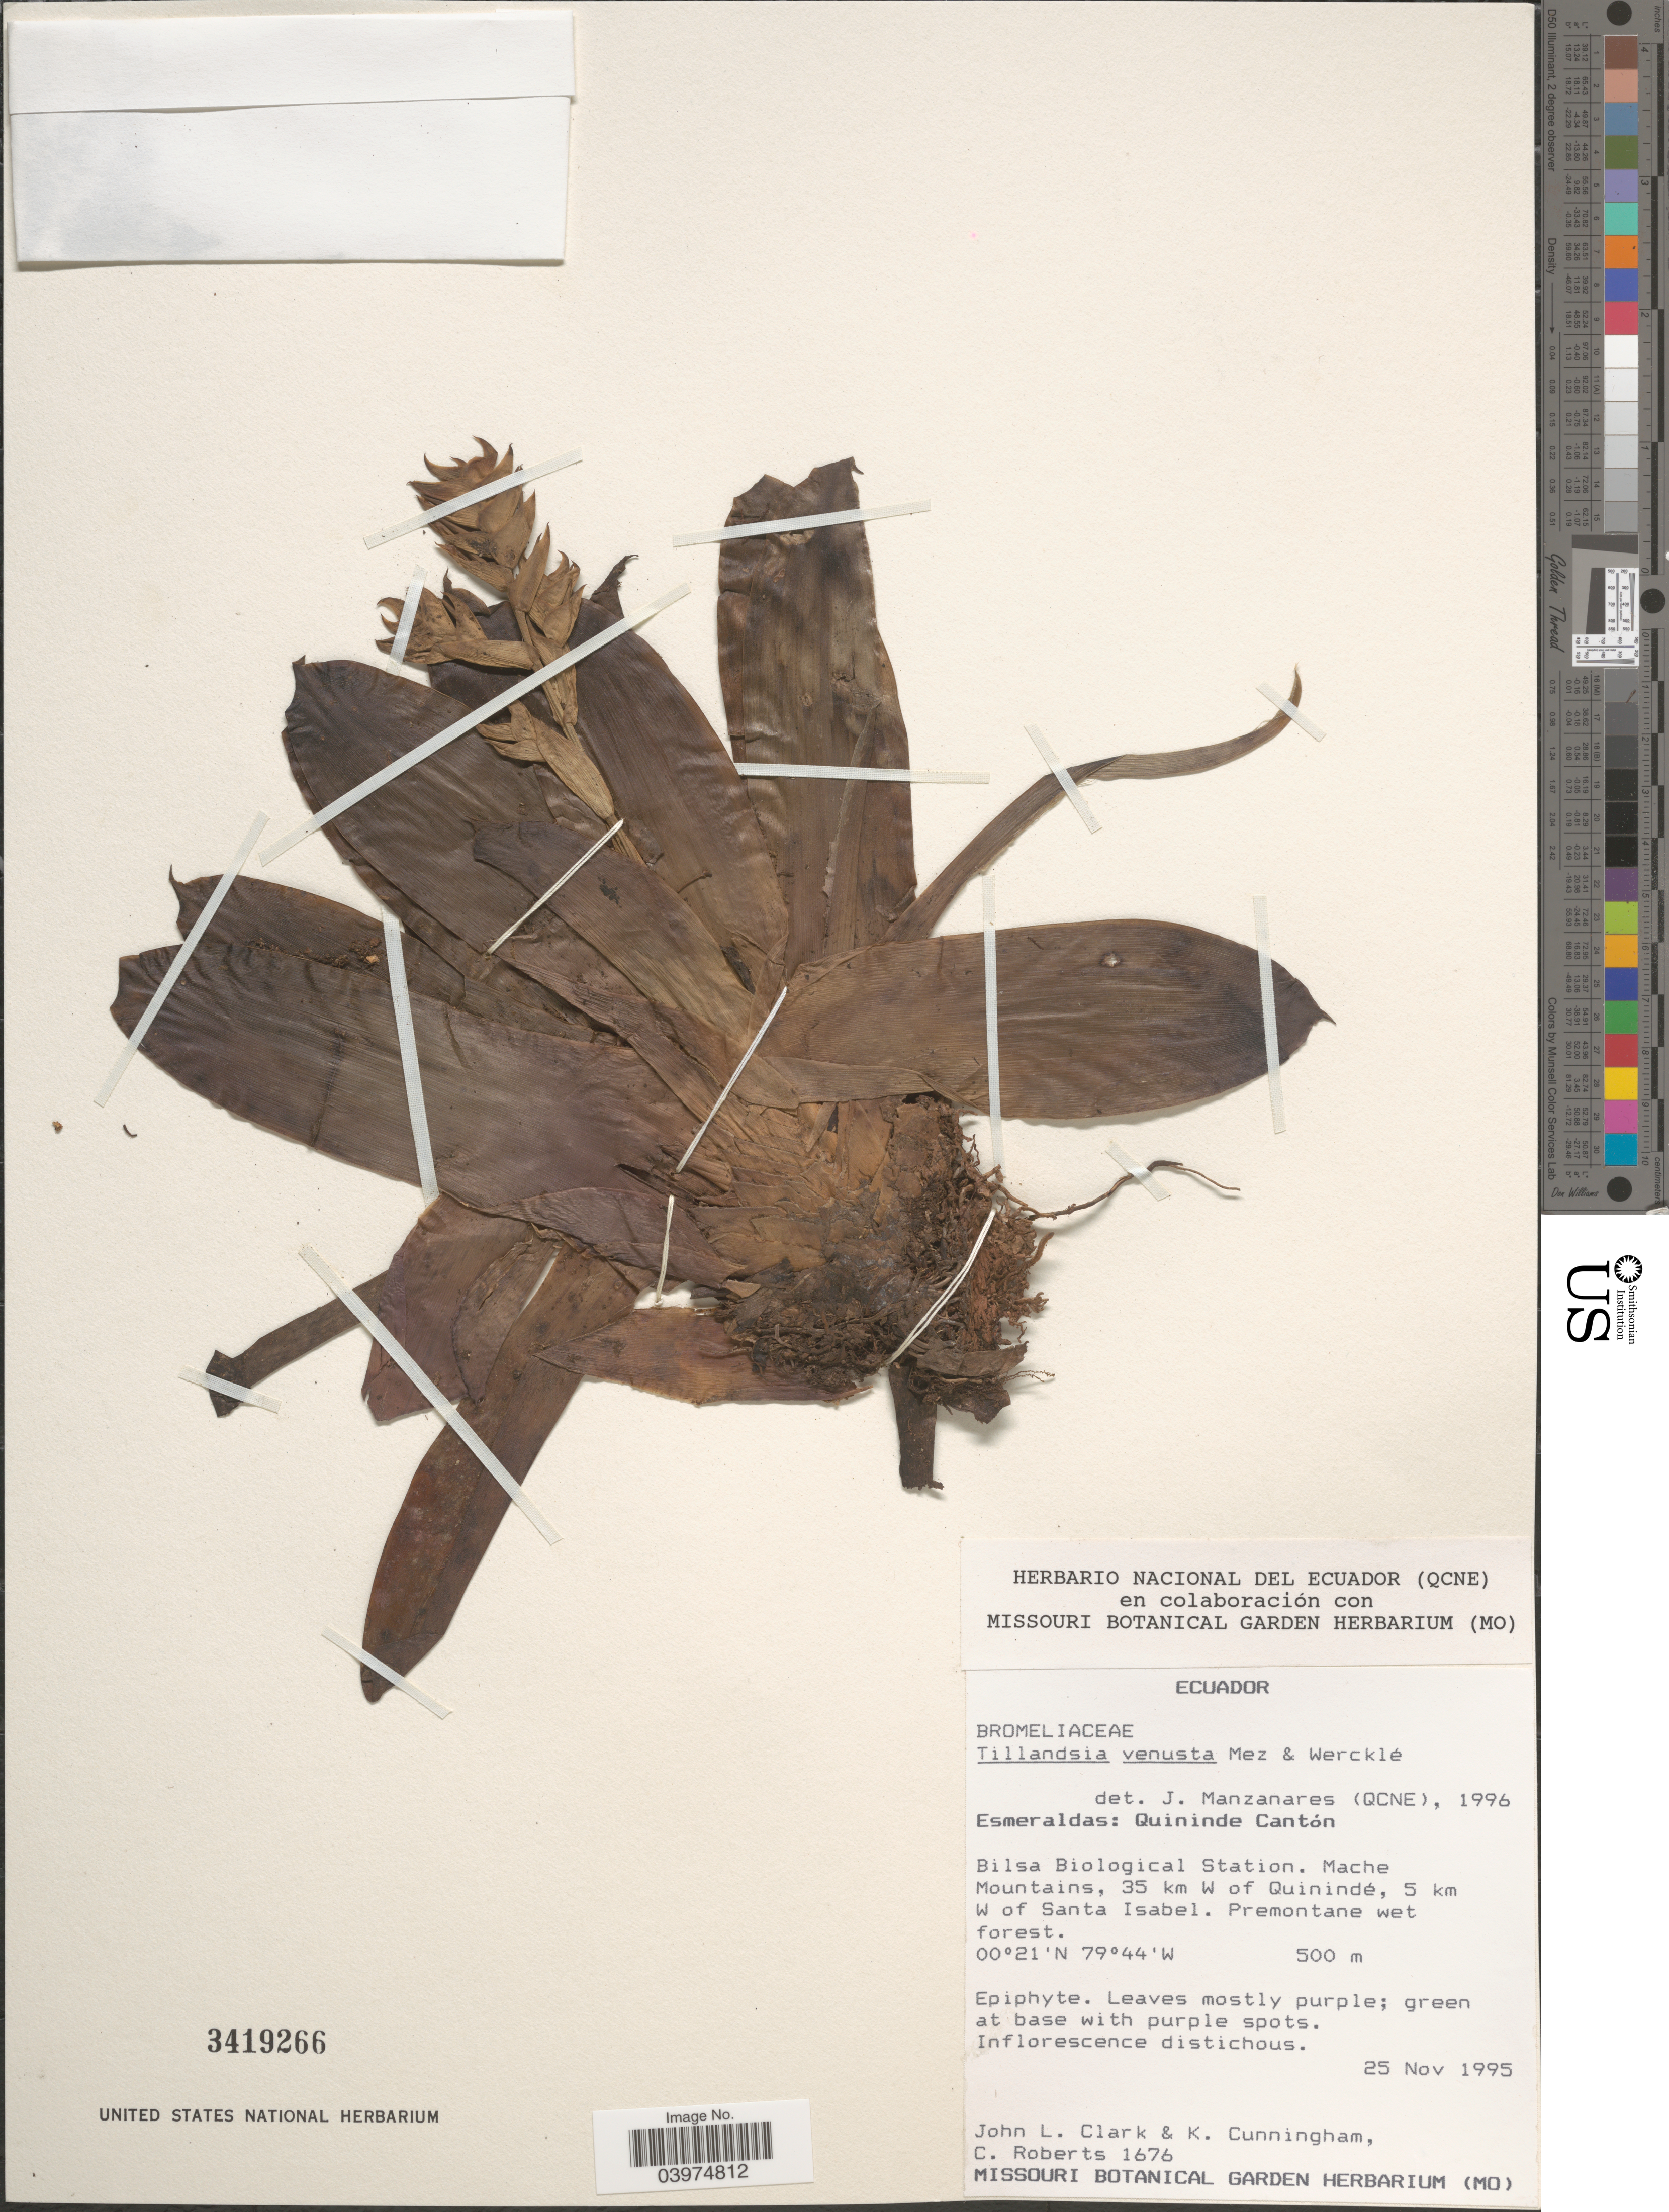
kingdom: Plantae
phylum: Tracheophyta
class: Liliopsida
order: Poales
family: Bromeliaceae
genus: Tillandsia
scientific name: Tillandsia venusta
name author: Mez & Wercklé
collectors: J. L. Clark, K. Cunningham & C. Roberts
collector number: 1676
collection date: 1995-11-25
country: Ecuador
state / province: Esmeraldas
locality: Quininde Cantón. Bilsa Biological Station. Mache Mountains, 35 km W of Quinindé, 5 km W of Santa Isabel.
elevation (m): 500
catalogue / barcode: US 3419266